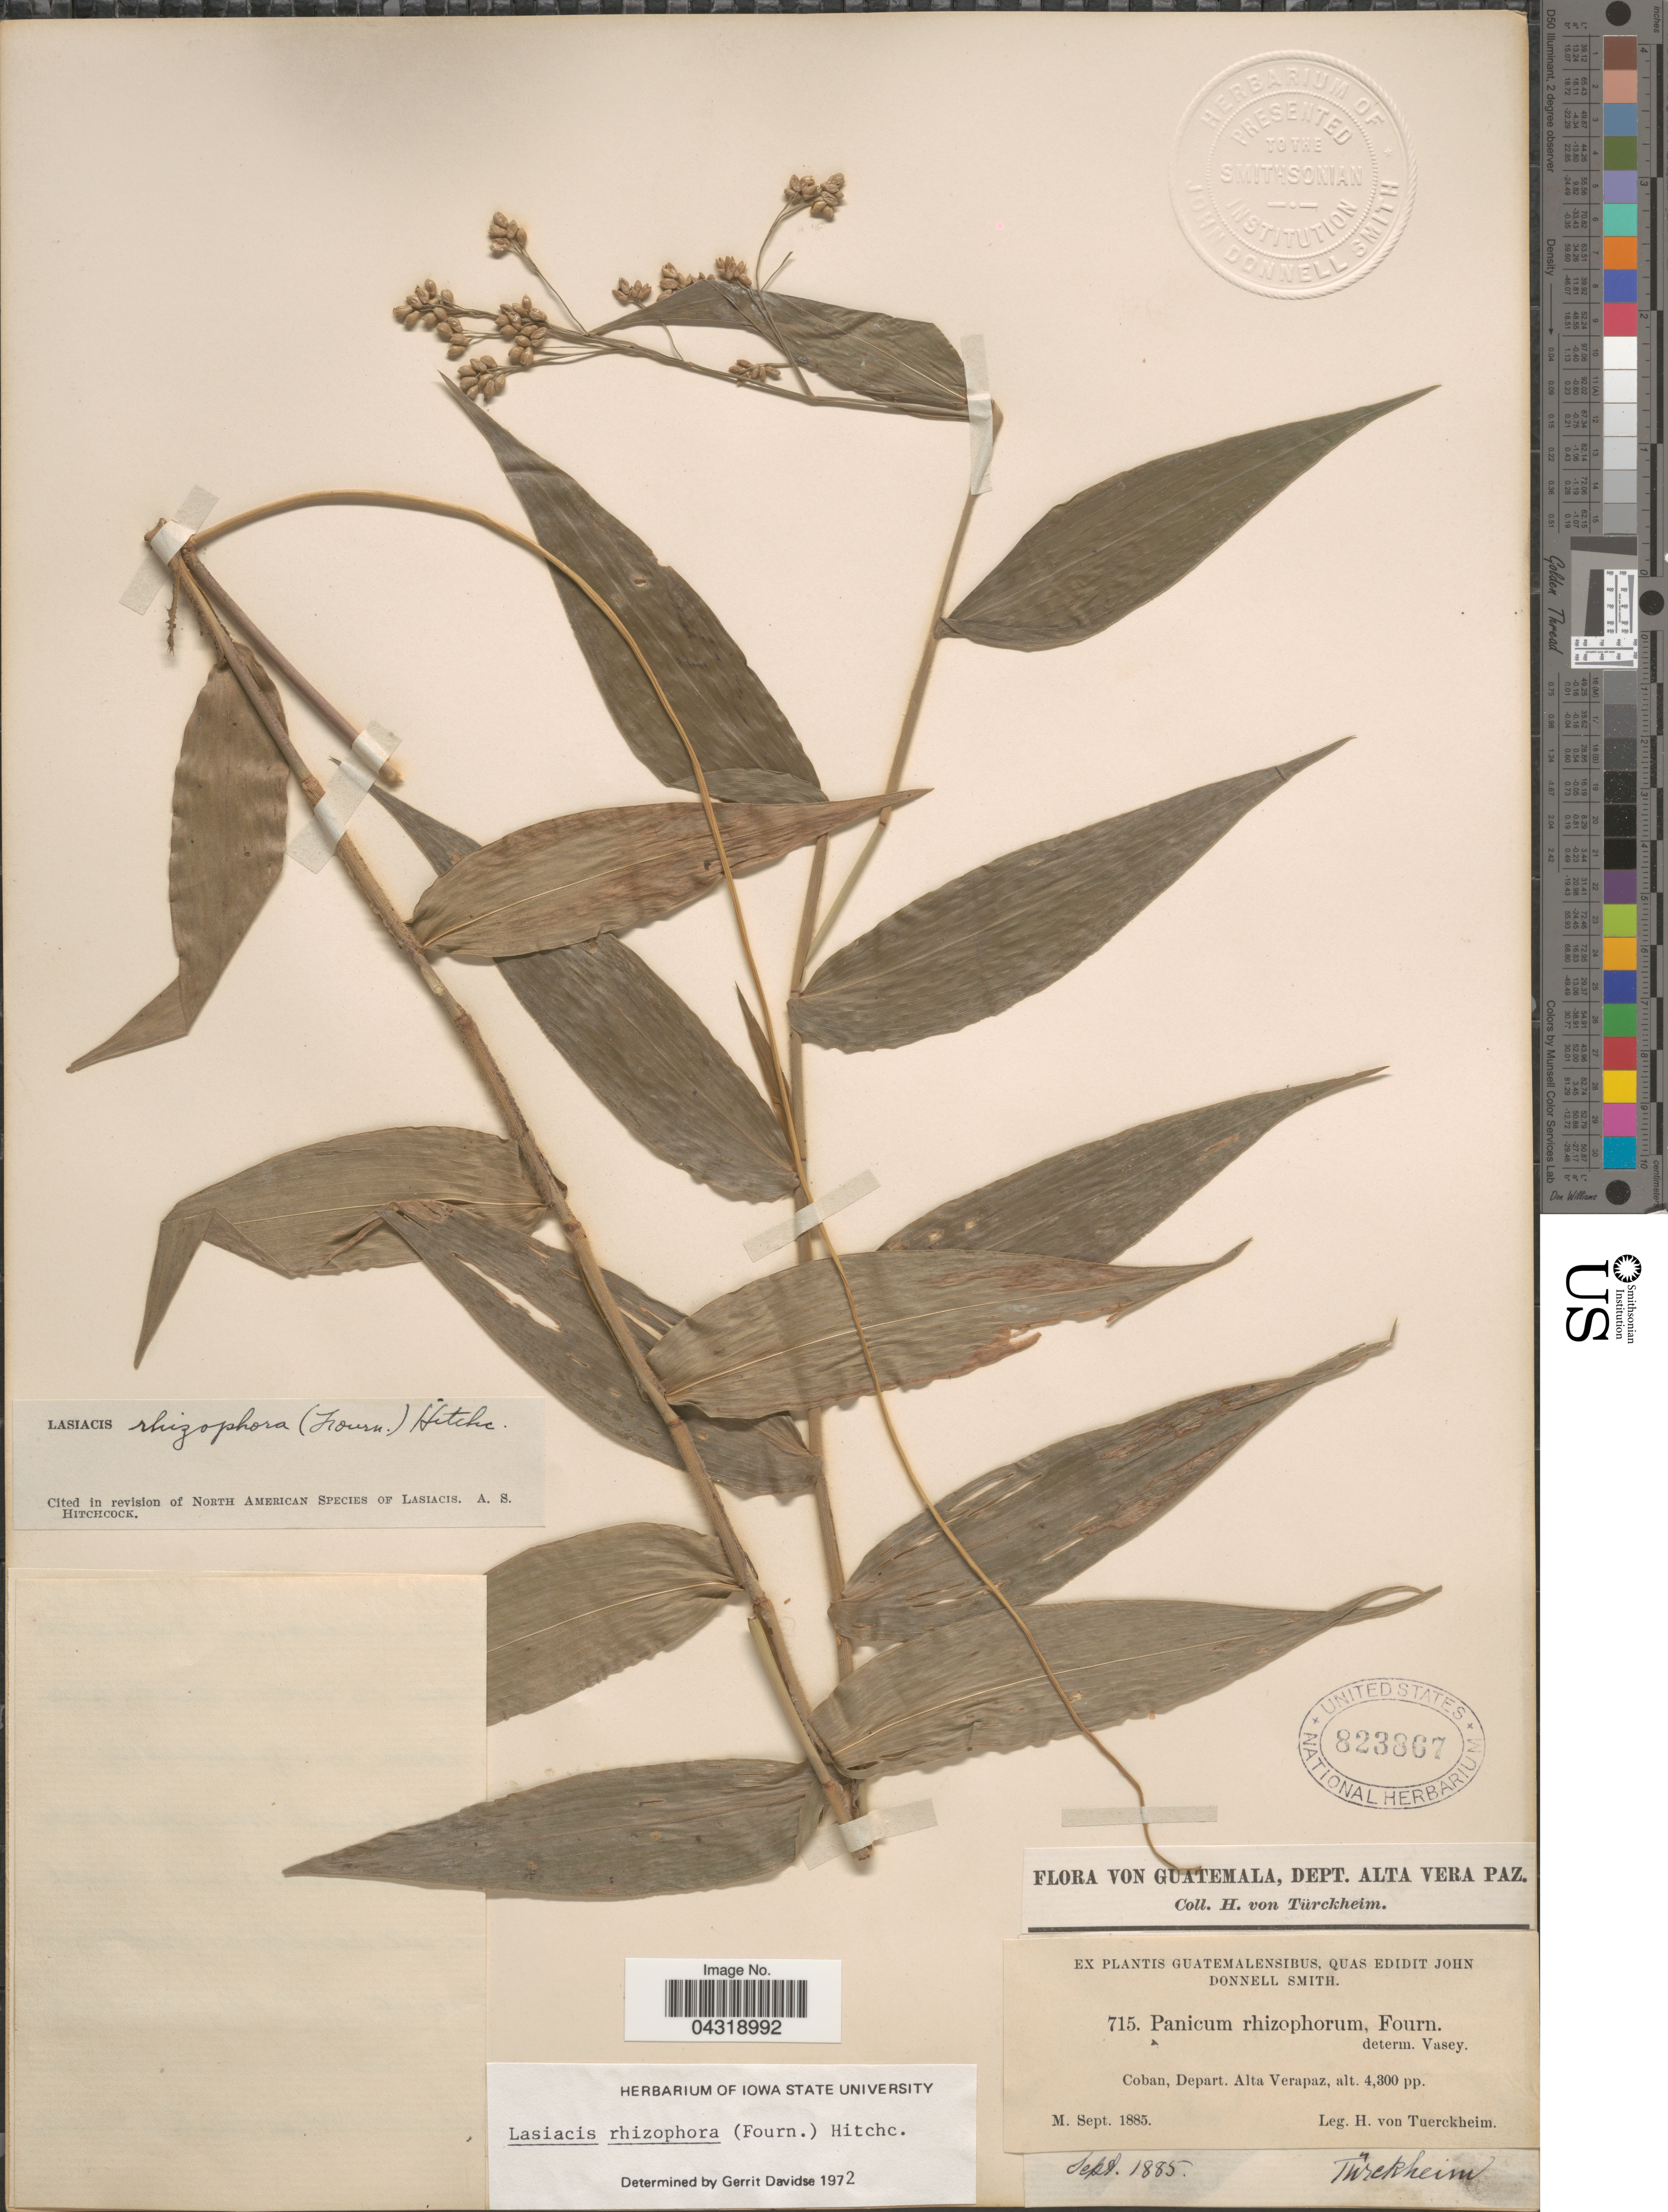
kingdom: Plantae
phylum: Tracheophyta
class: Liliopsida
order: Poales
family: Poaceae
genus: Lasiacis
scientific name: Lasiacis rhizophora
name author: (E. Fourn.) Hitchc.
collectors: H. von Türckheim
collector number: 715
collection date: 1885-09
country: Guatemala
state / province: Alta Verapaz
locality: Coban, Depart. Alta Verapaz.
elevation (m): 1311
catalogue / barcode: US 823867